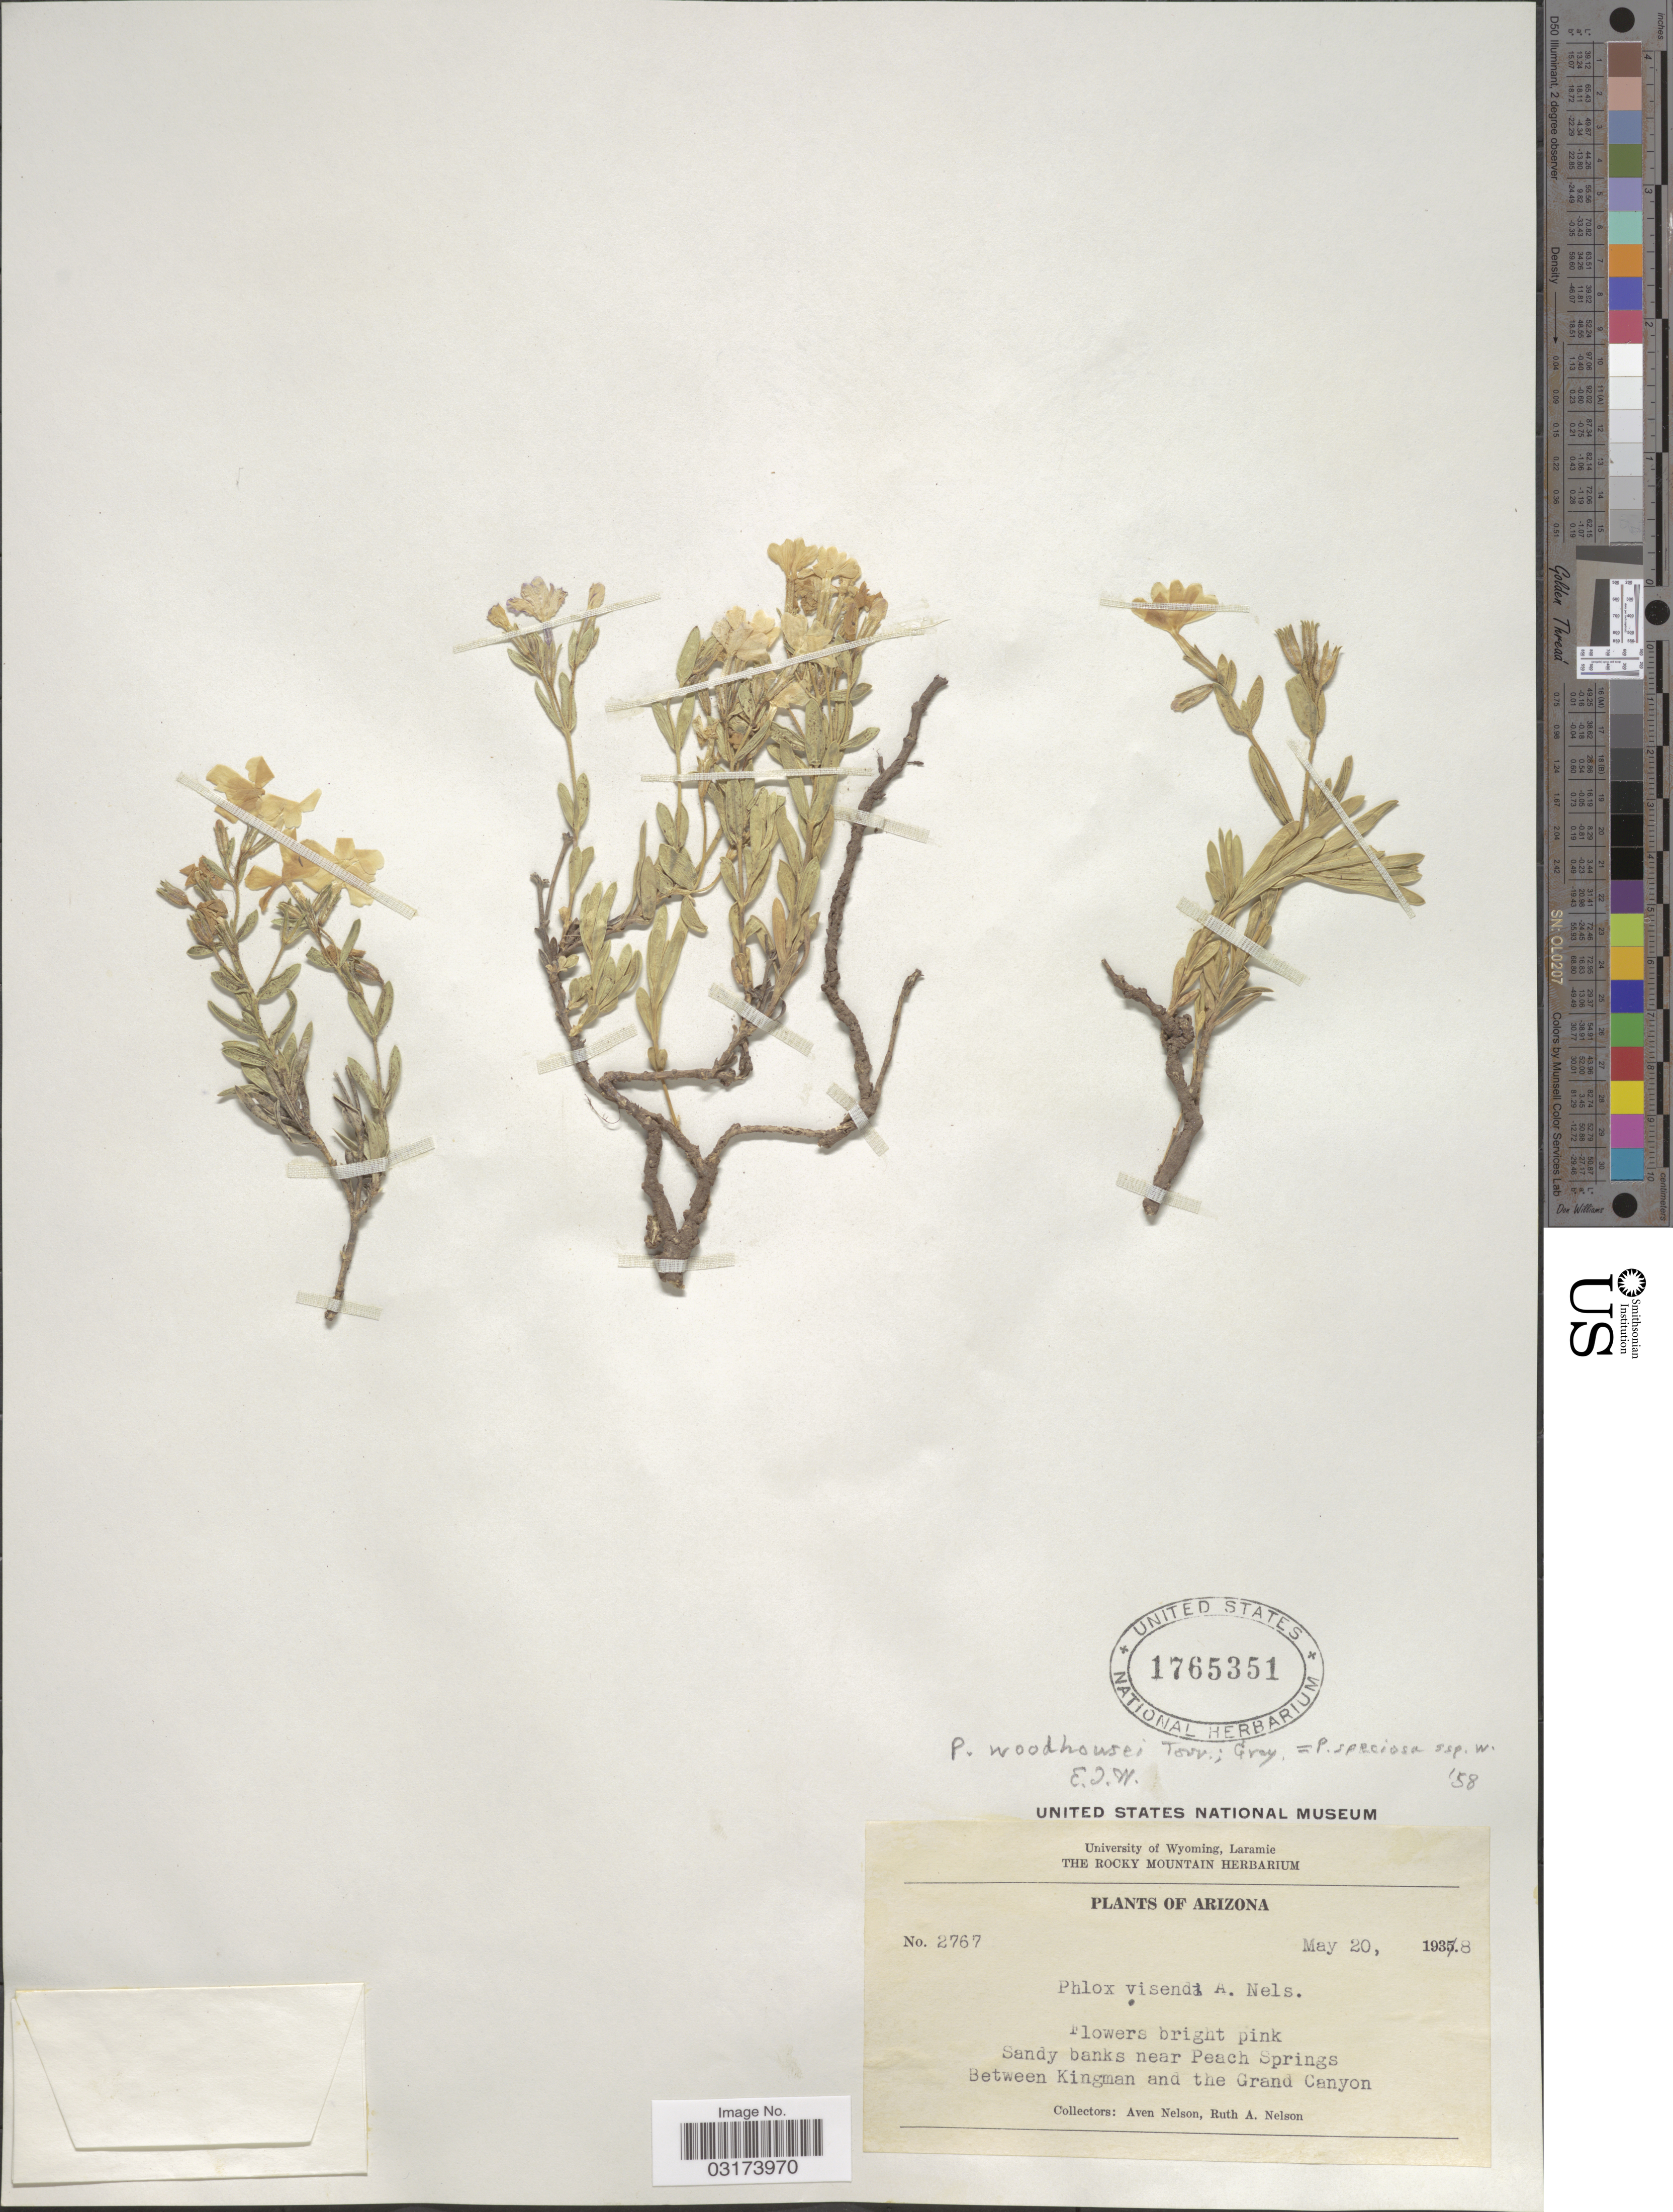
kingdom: Plantae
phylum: Tracheophyta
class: Magnoliopsida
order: Ericales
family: Polemoniaceae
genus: Phlox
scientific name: Phlox woodhousei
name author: (A. Gray) E.E. Nelson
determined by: Mayfield, M. H.; Ferguson, C. J.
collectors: A. Nelson & R. A. Nelson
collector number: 2767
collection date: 1938-05-20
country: United States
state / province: Arizona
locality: Sandy banks near Peach Springs, Between Kingman and the Grand Canyon.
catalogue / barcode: US 1765351